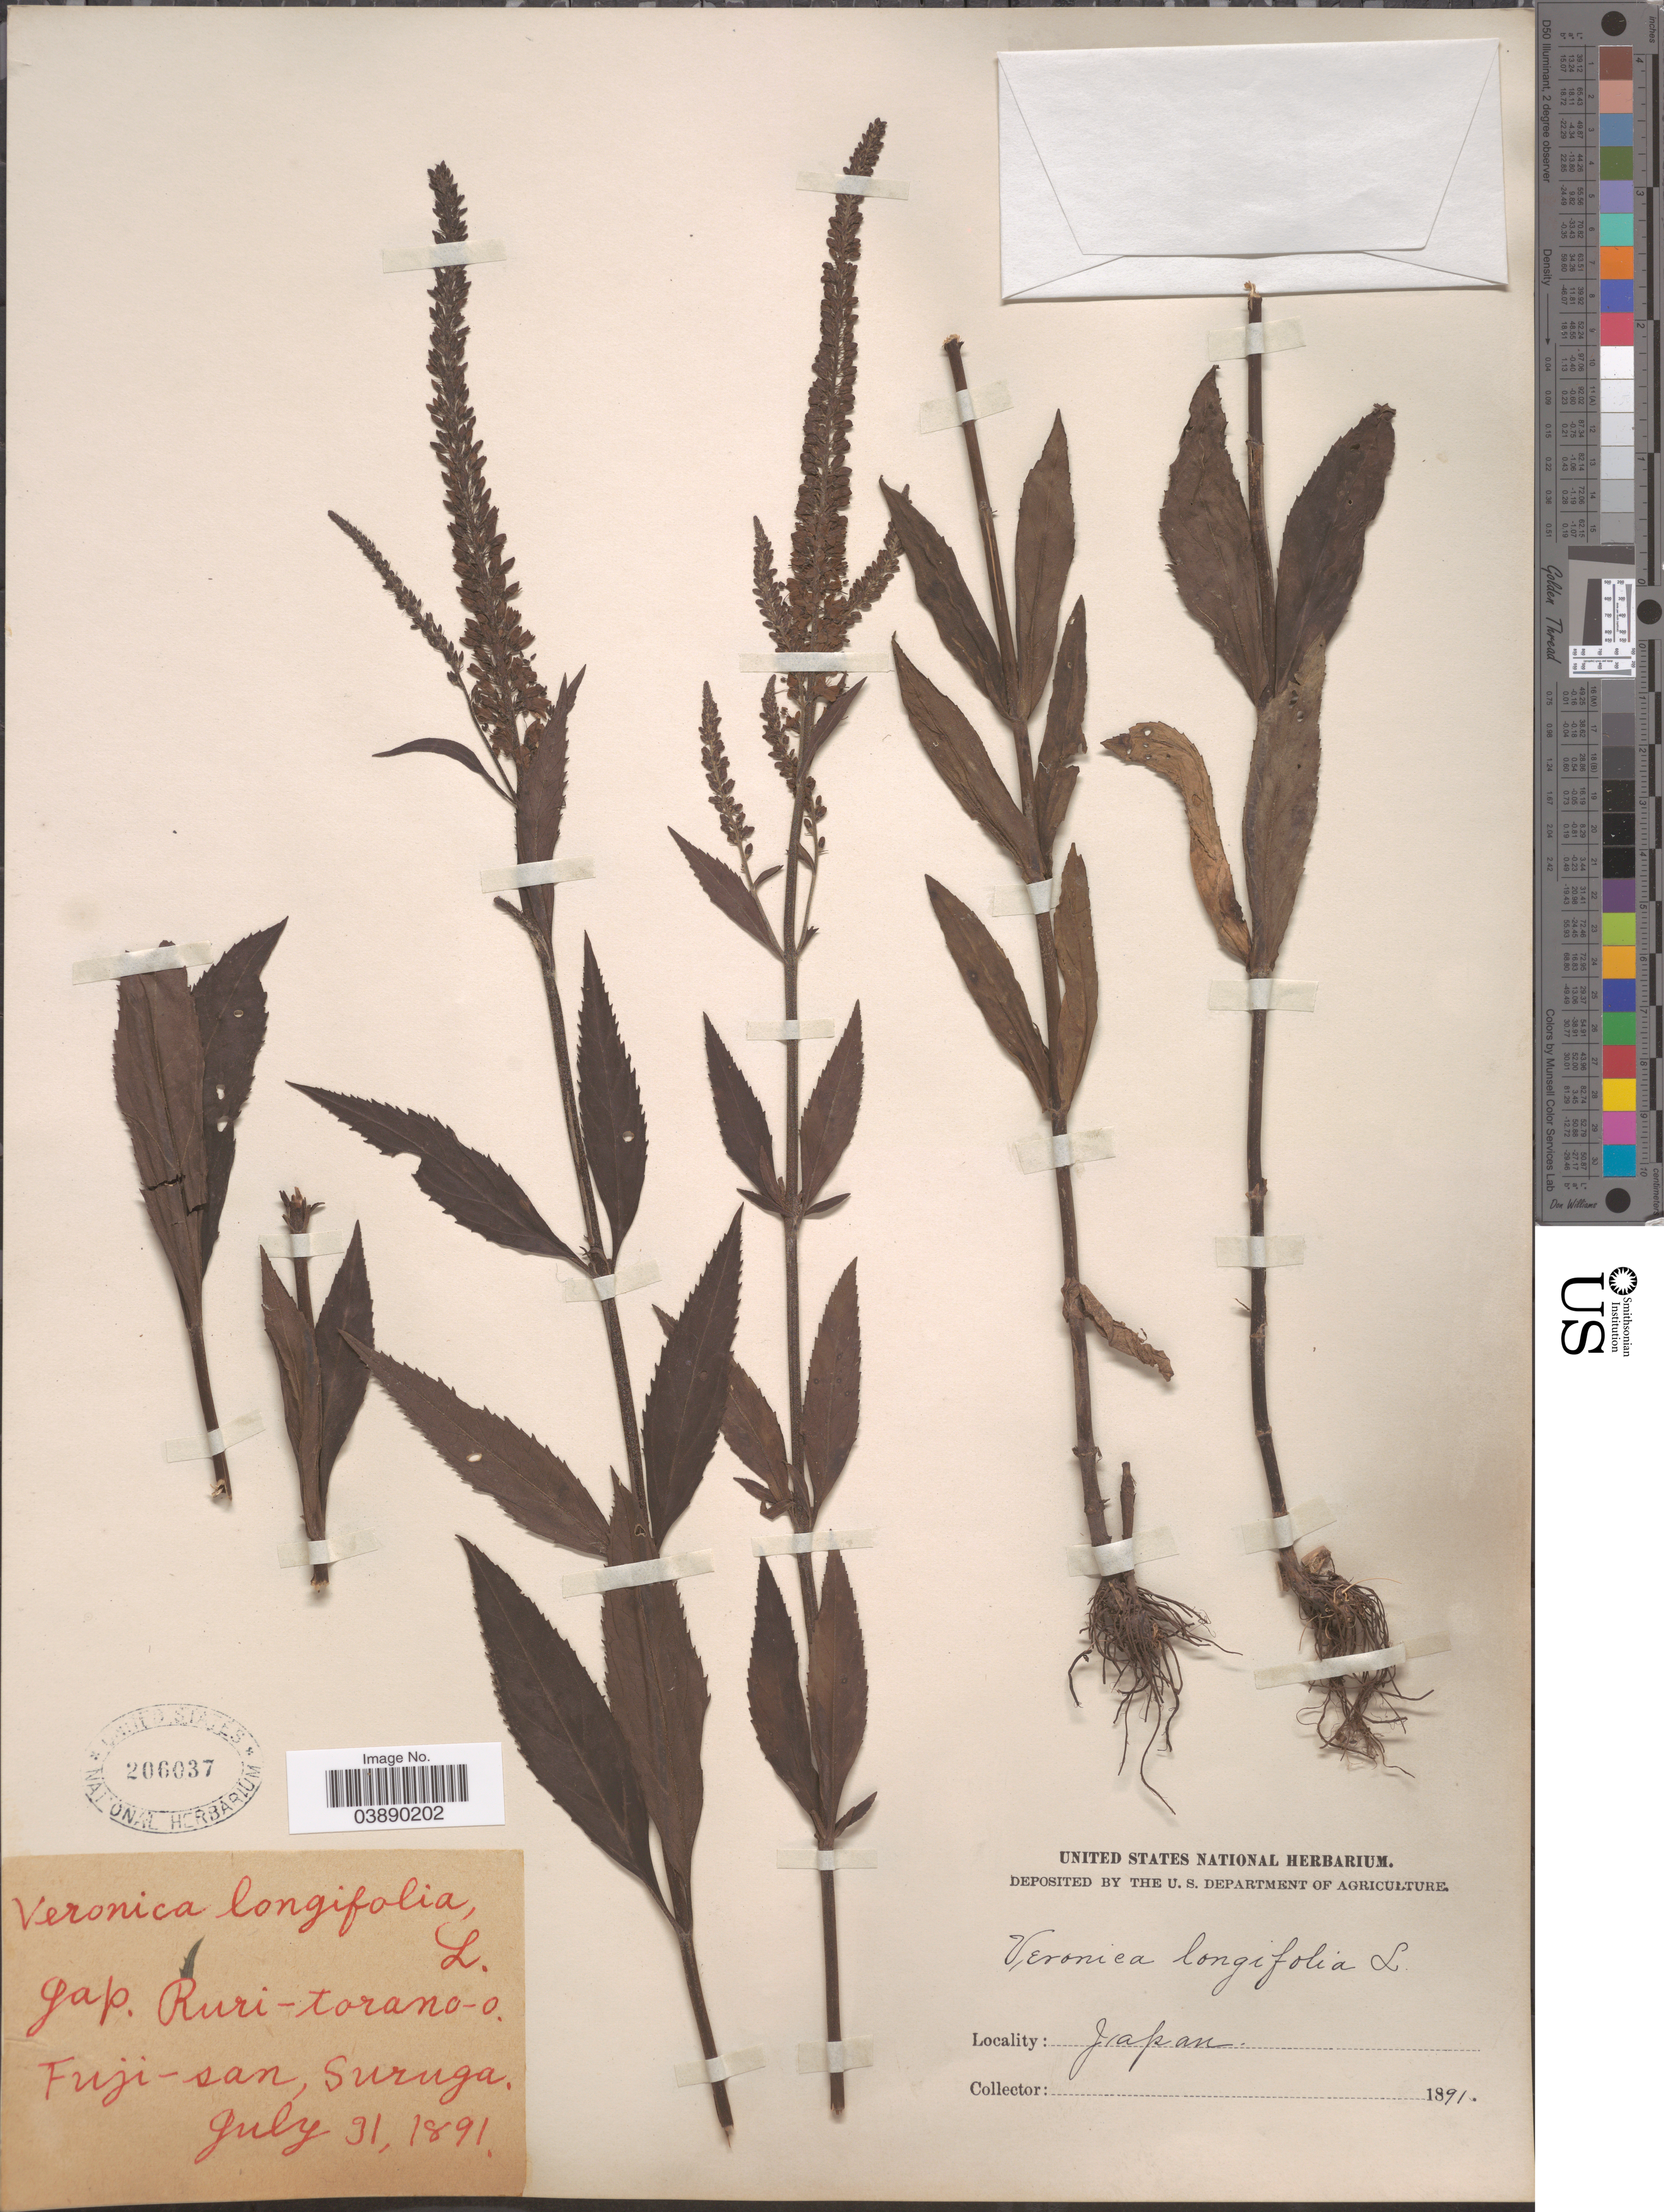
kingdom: Plantae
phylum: Tracheophyta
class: Magnoliopsida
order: Lamiales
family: Plantaginaceae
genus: Veronica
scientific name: Veronica longifolia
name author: L.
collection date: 1891-07-31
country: Japan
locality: Fuji-san, Suruga.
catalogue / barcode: US 206037